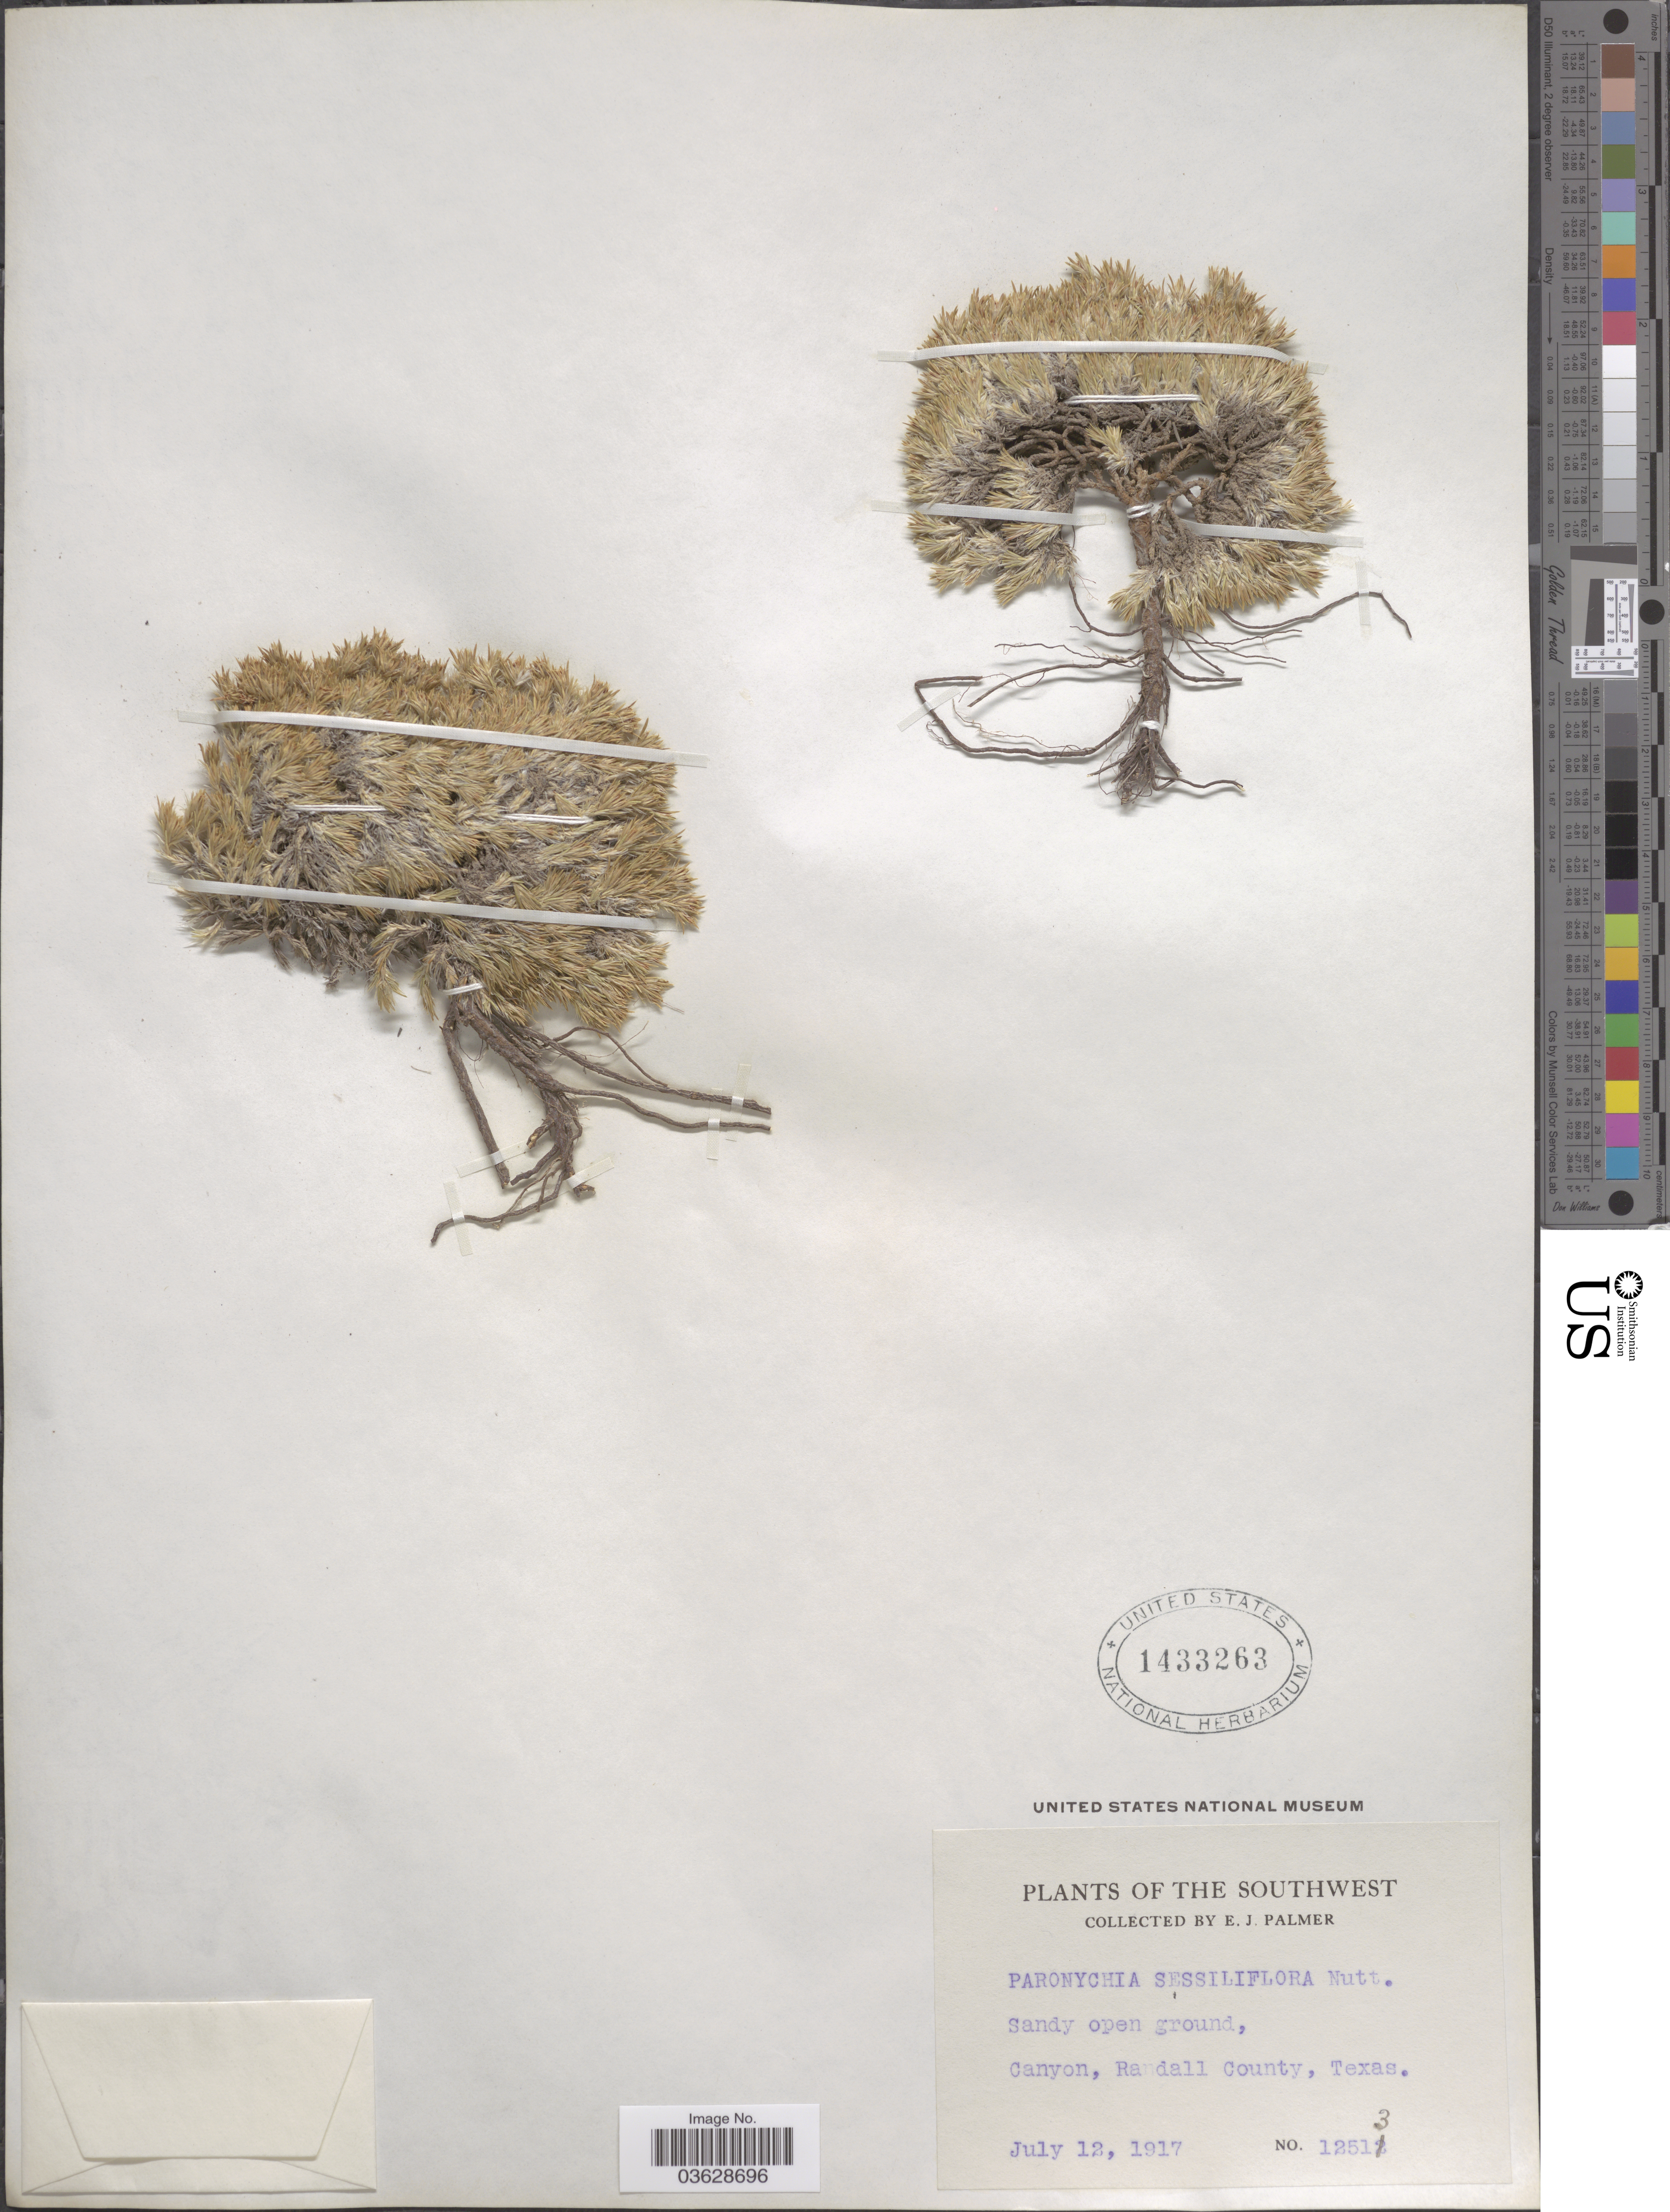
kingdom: Plantae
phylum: Tracheophyta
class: Magnoliopsida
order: Caryophyllales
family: Caryophyllaceae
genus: Paronychia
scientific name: Paronychia sessiliflora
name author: Nutt.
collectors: E. J. Palmer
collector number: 12513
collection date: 1917-07-12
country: United States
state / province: Texas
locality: The Southwest. Canyon, Randall County.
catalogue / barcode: US 1433263